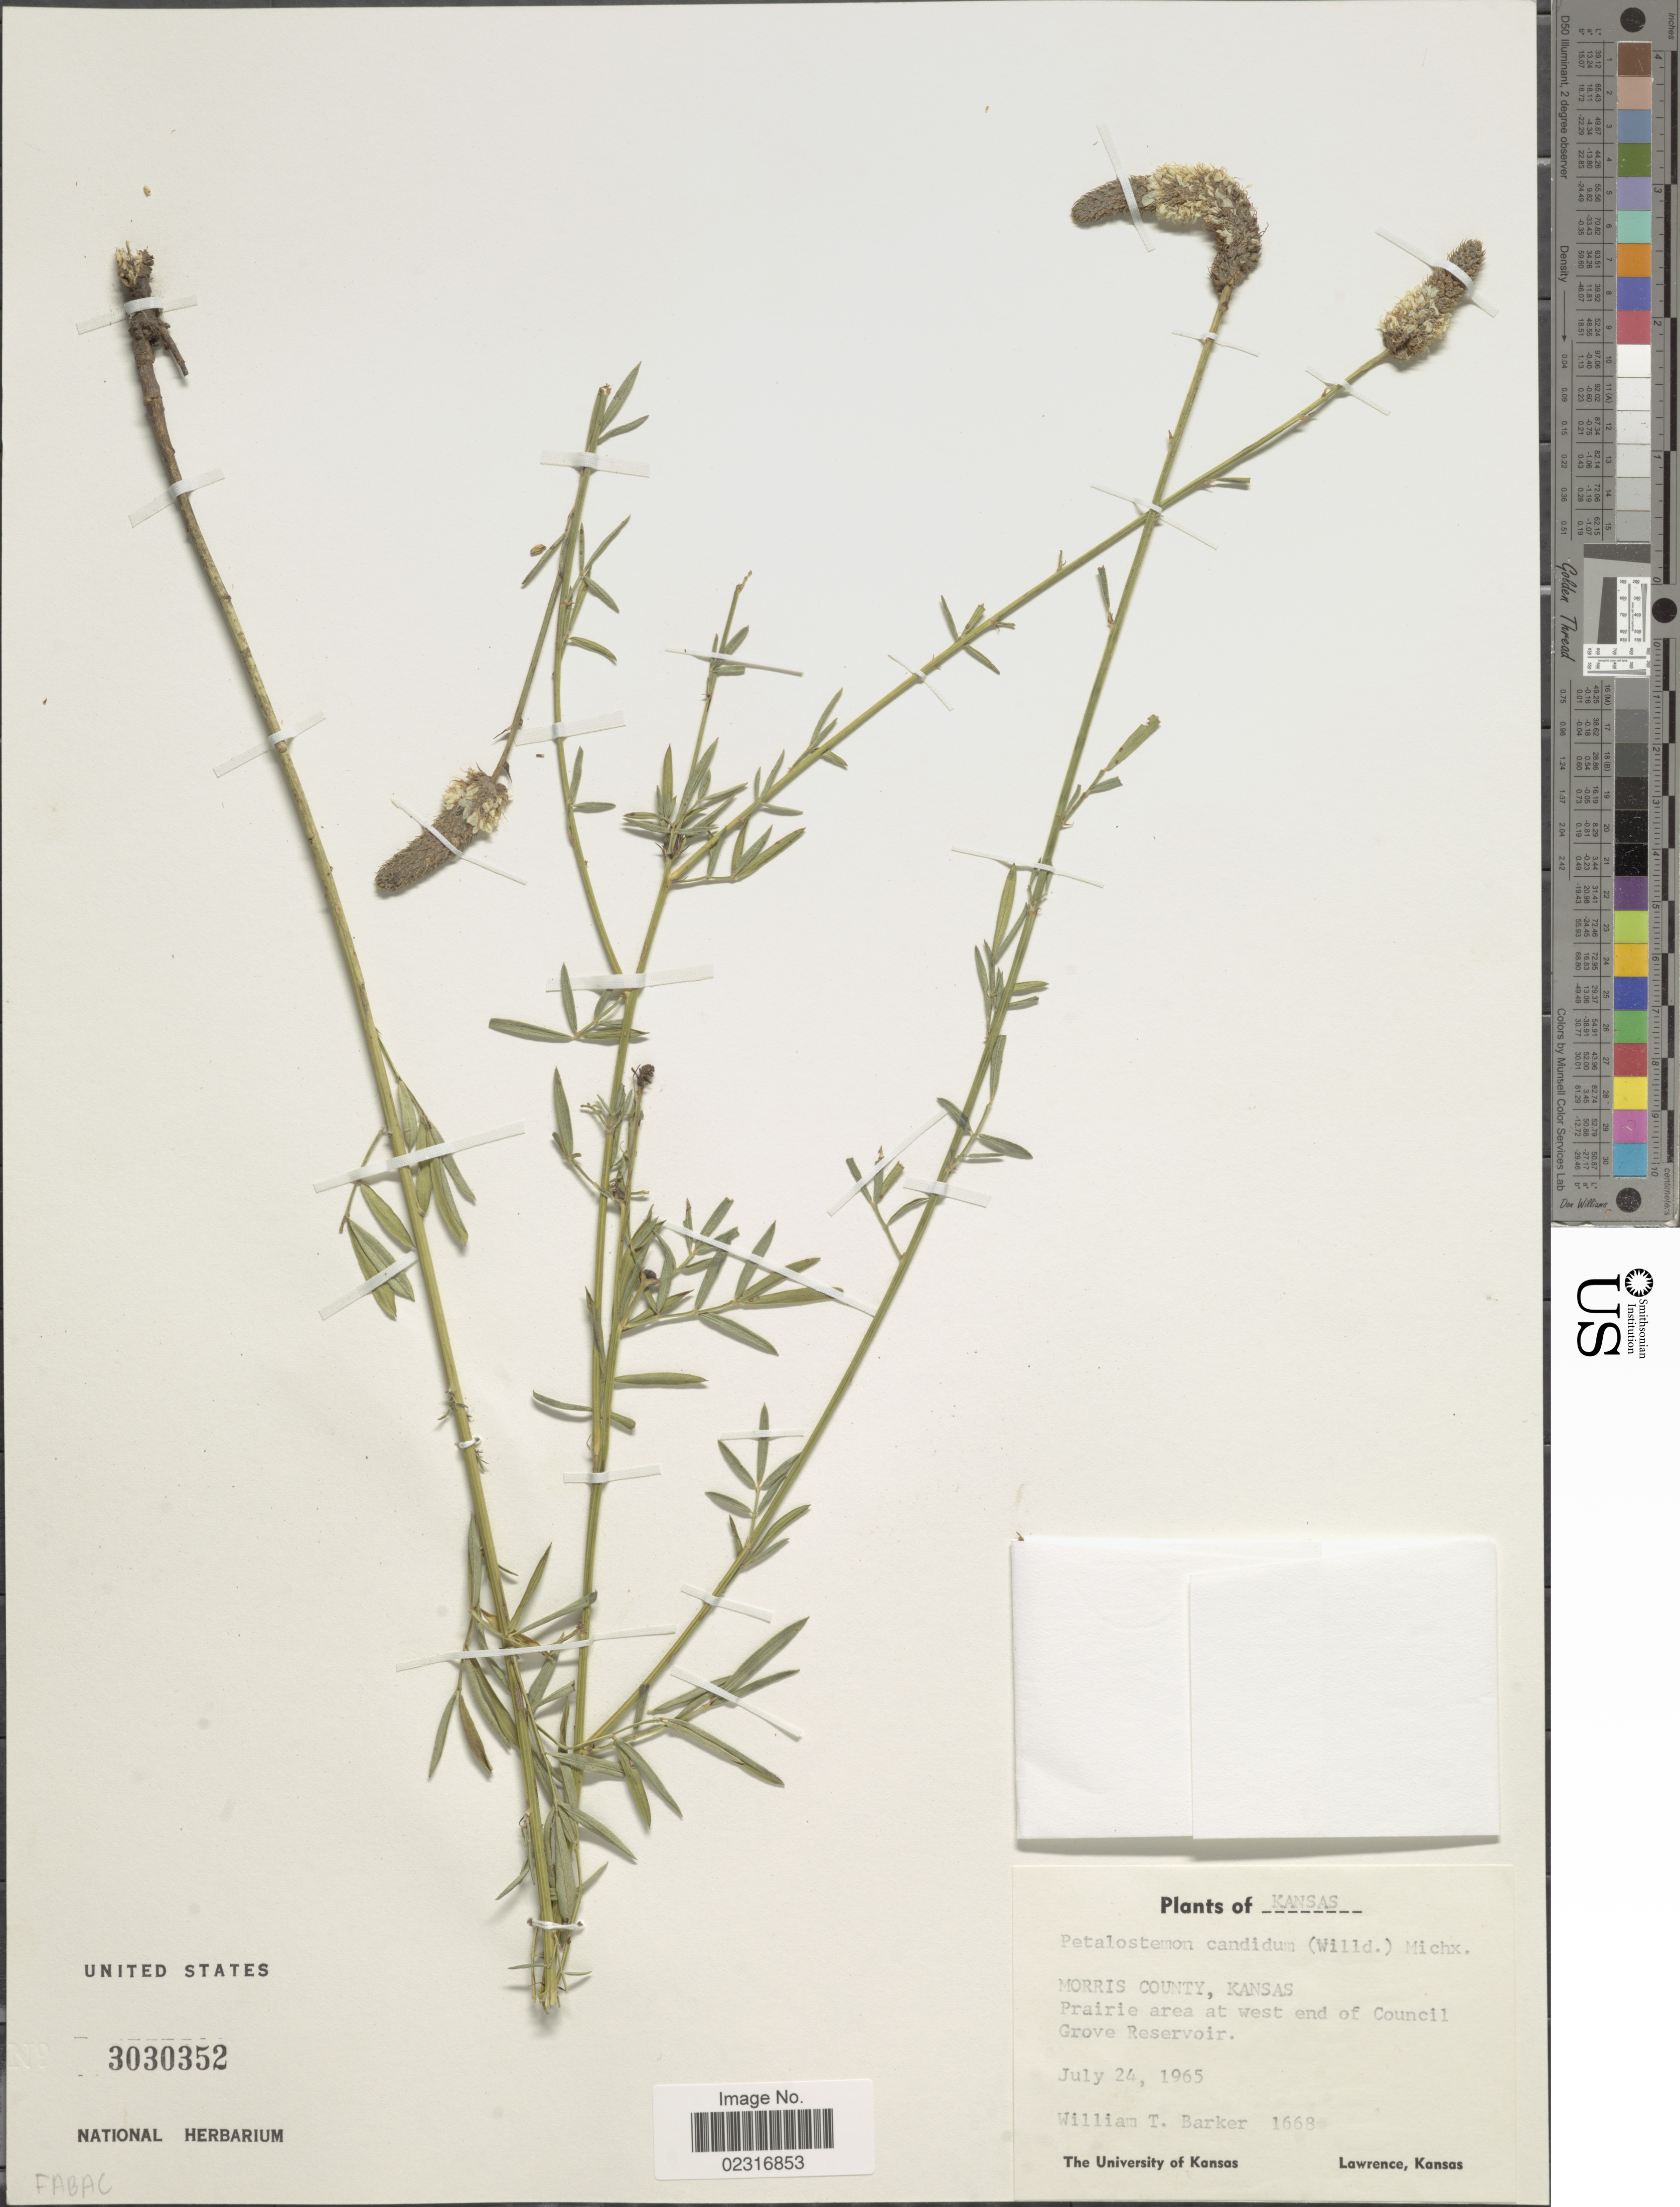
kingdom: Plantae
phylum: Tracheophyta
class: Magnoliopsida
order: Fabales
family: Fabaceae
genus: Dalea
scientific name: Dalea candida var. candida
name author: Michx. ex Willd.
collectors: W. T. Barker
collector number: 1668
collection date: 1965-07-24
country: United States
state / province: Kansas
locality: Morris County. prairie area at west end of Council Grove Reservoir.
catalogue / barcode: US 3030352